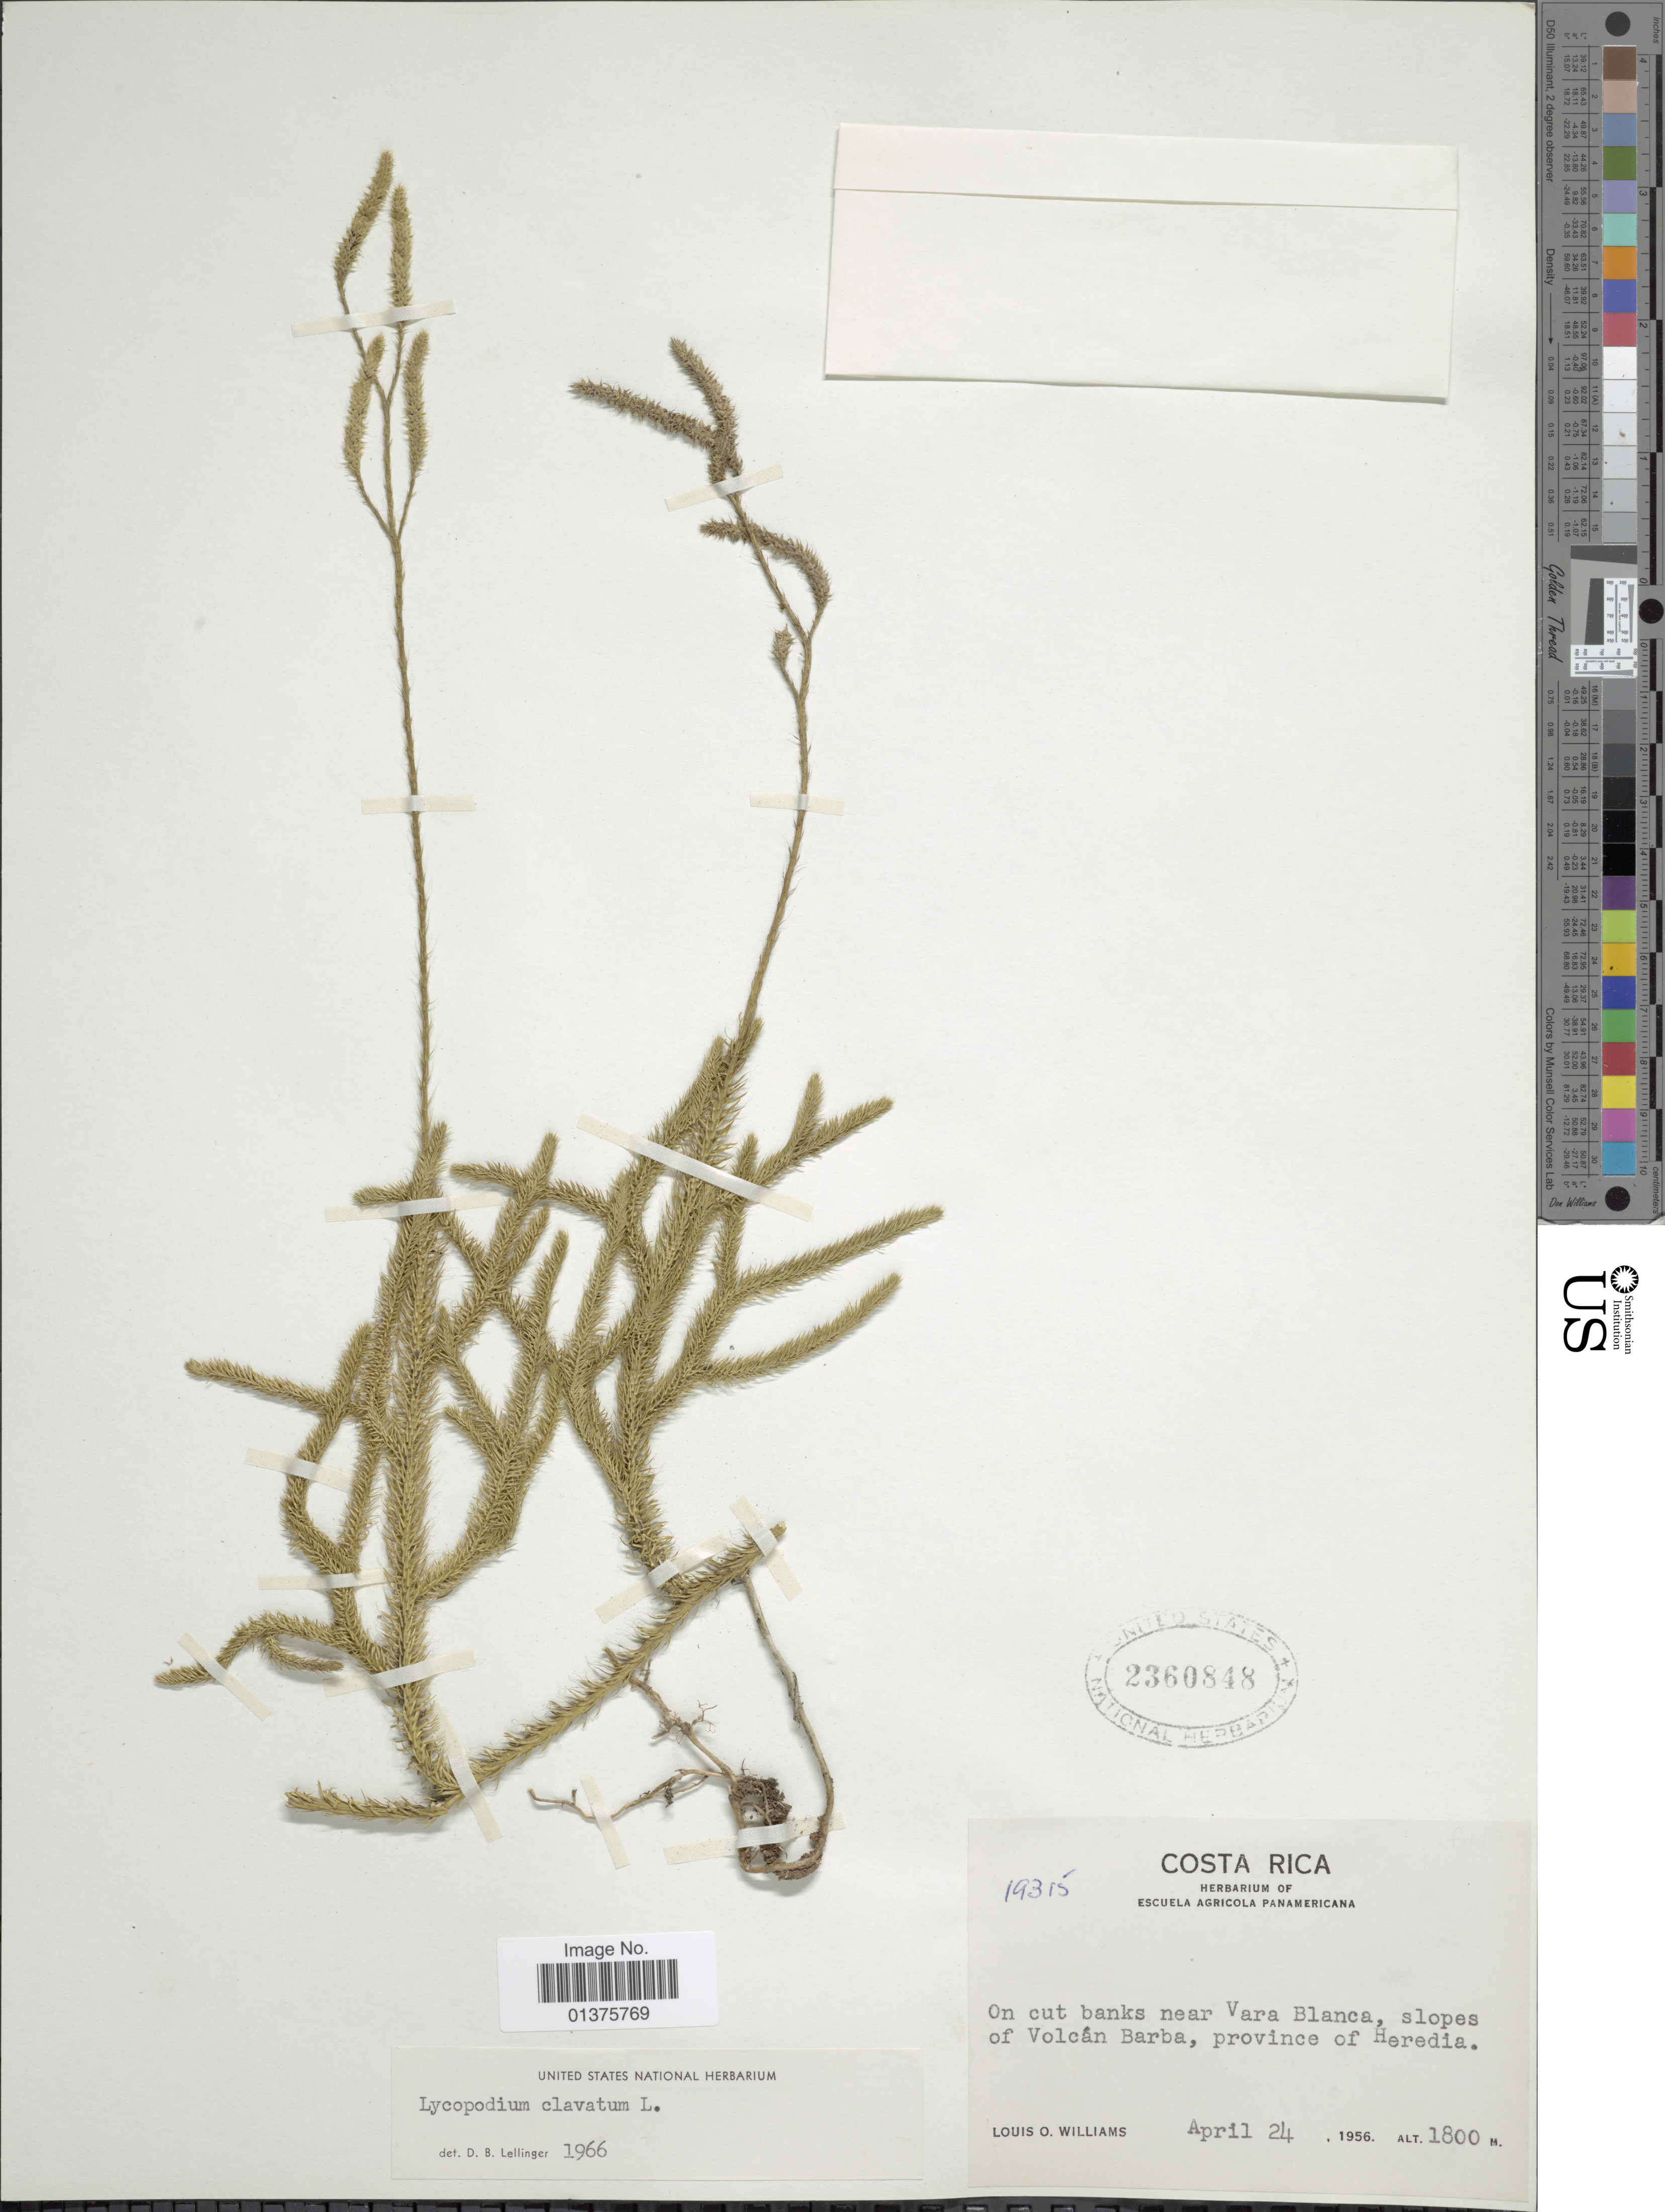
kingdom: Plantae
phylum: Tracheophyta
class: Lycopodiopsida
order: Lycopodiales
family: Lycopodiaceae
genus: Lycopodium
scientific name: Lycopodium clavatum var. aristatum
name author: (Humb. & Bonpl. ex Willd.) Spring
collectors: L. O. Williams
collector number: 19315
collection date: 1956-04-24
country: Costa Rica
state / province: Heredia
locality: On cut banks near Vara Blance, slopes of Volcán Barba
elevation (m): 1800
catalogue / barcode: US 2360848